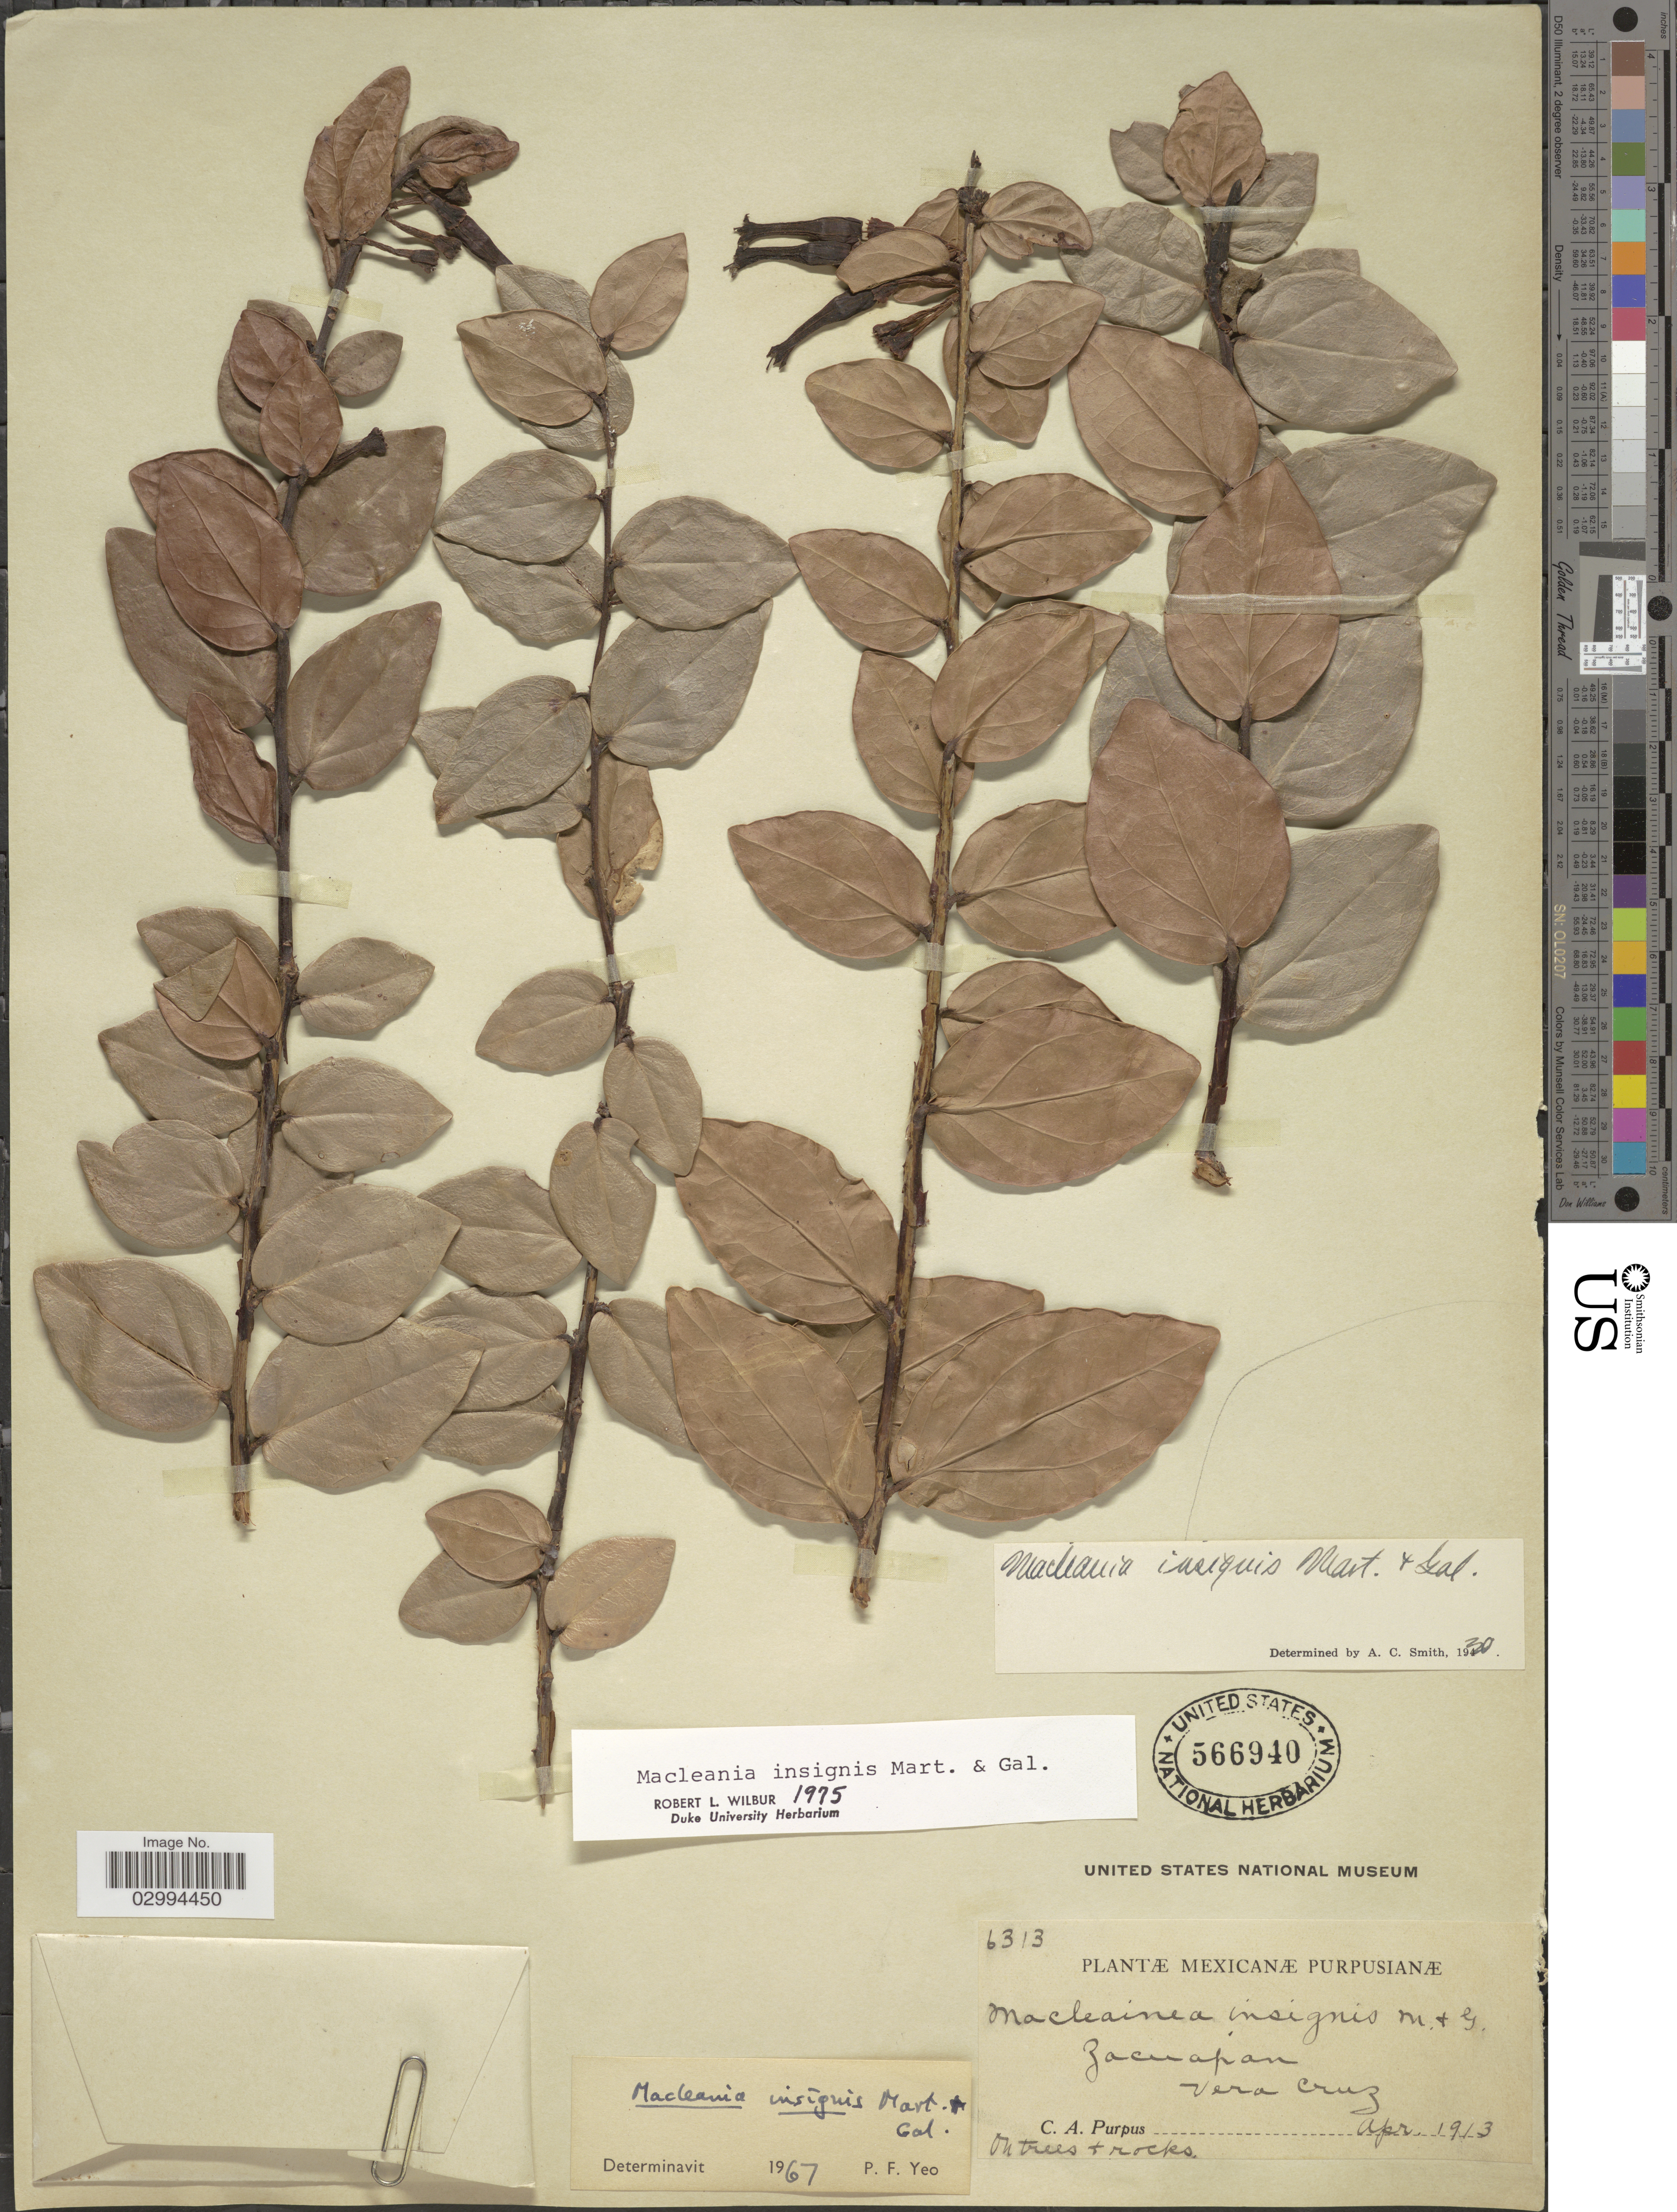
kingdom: Plantae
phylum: Tracheophyta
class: Magnoliopsida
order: Ericales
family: Ericaceae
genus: Macleania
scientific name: Macleania insignis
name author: M. Martens & Galeotti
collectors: C. A. Purpus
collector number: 6313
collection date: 1913-04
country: Mexico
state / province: Veracruz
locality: Zacuapan. Vera Cruz.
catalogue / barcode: US 566940